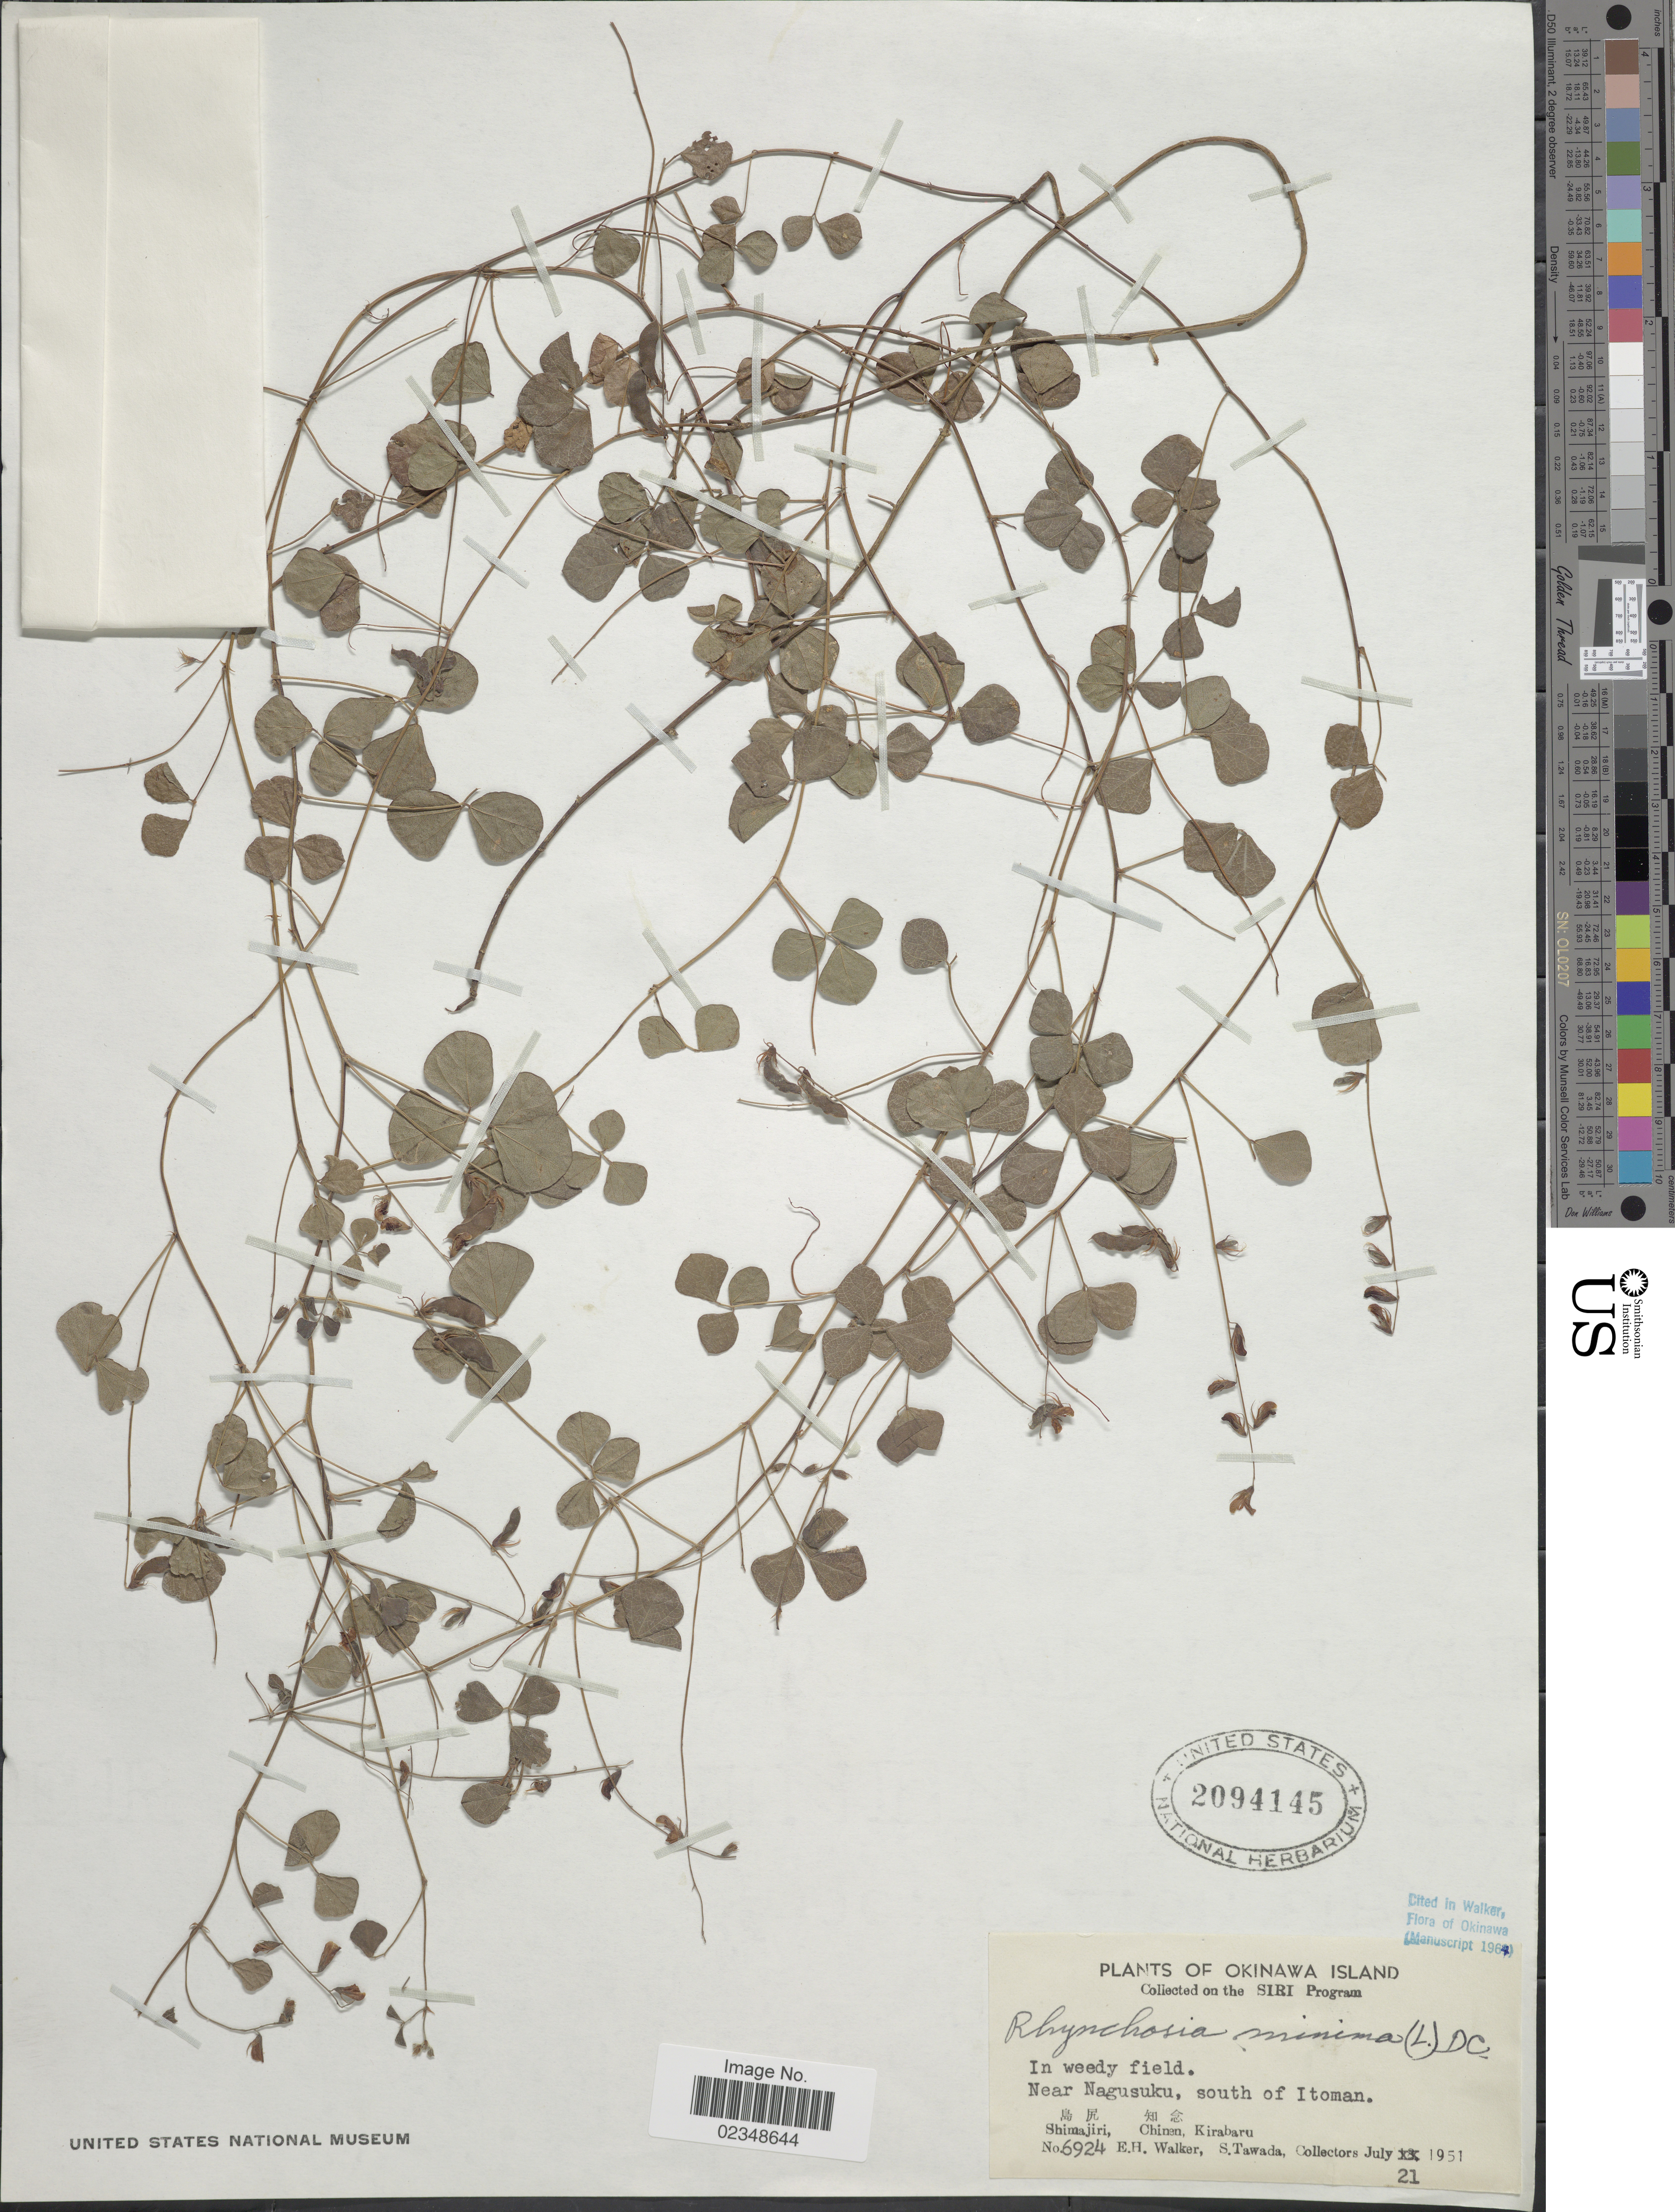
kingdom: Plantae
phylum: Tracheophyta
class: Magnoliopsida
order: Fabales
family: Fabaceae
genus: Rhynchosia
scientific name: Rhynchosia minima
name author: (L.) DC.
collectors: E. H. Walker & S. Tawada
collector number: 6924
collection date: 1951-07-21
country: Japan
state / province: Okinawa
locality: Okinawa Island, Near Nagusuku, south of Itoman, Shimajiri, Chinen, Kirabaru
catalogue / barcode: US 2094145